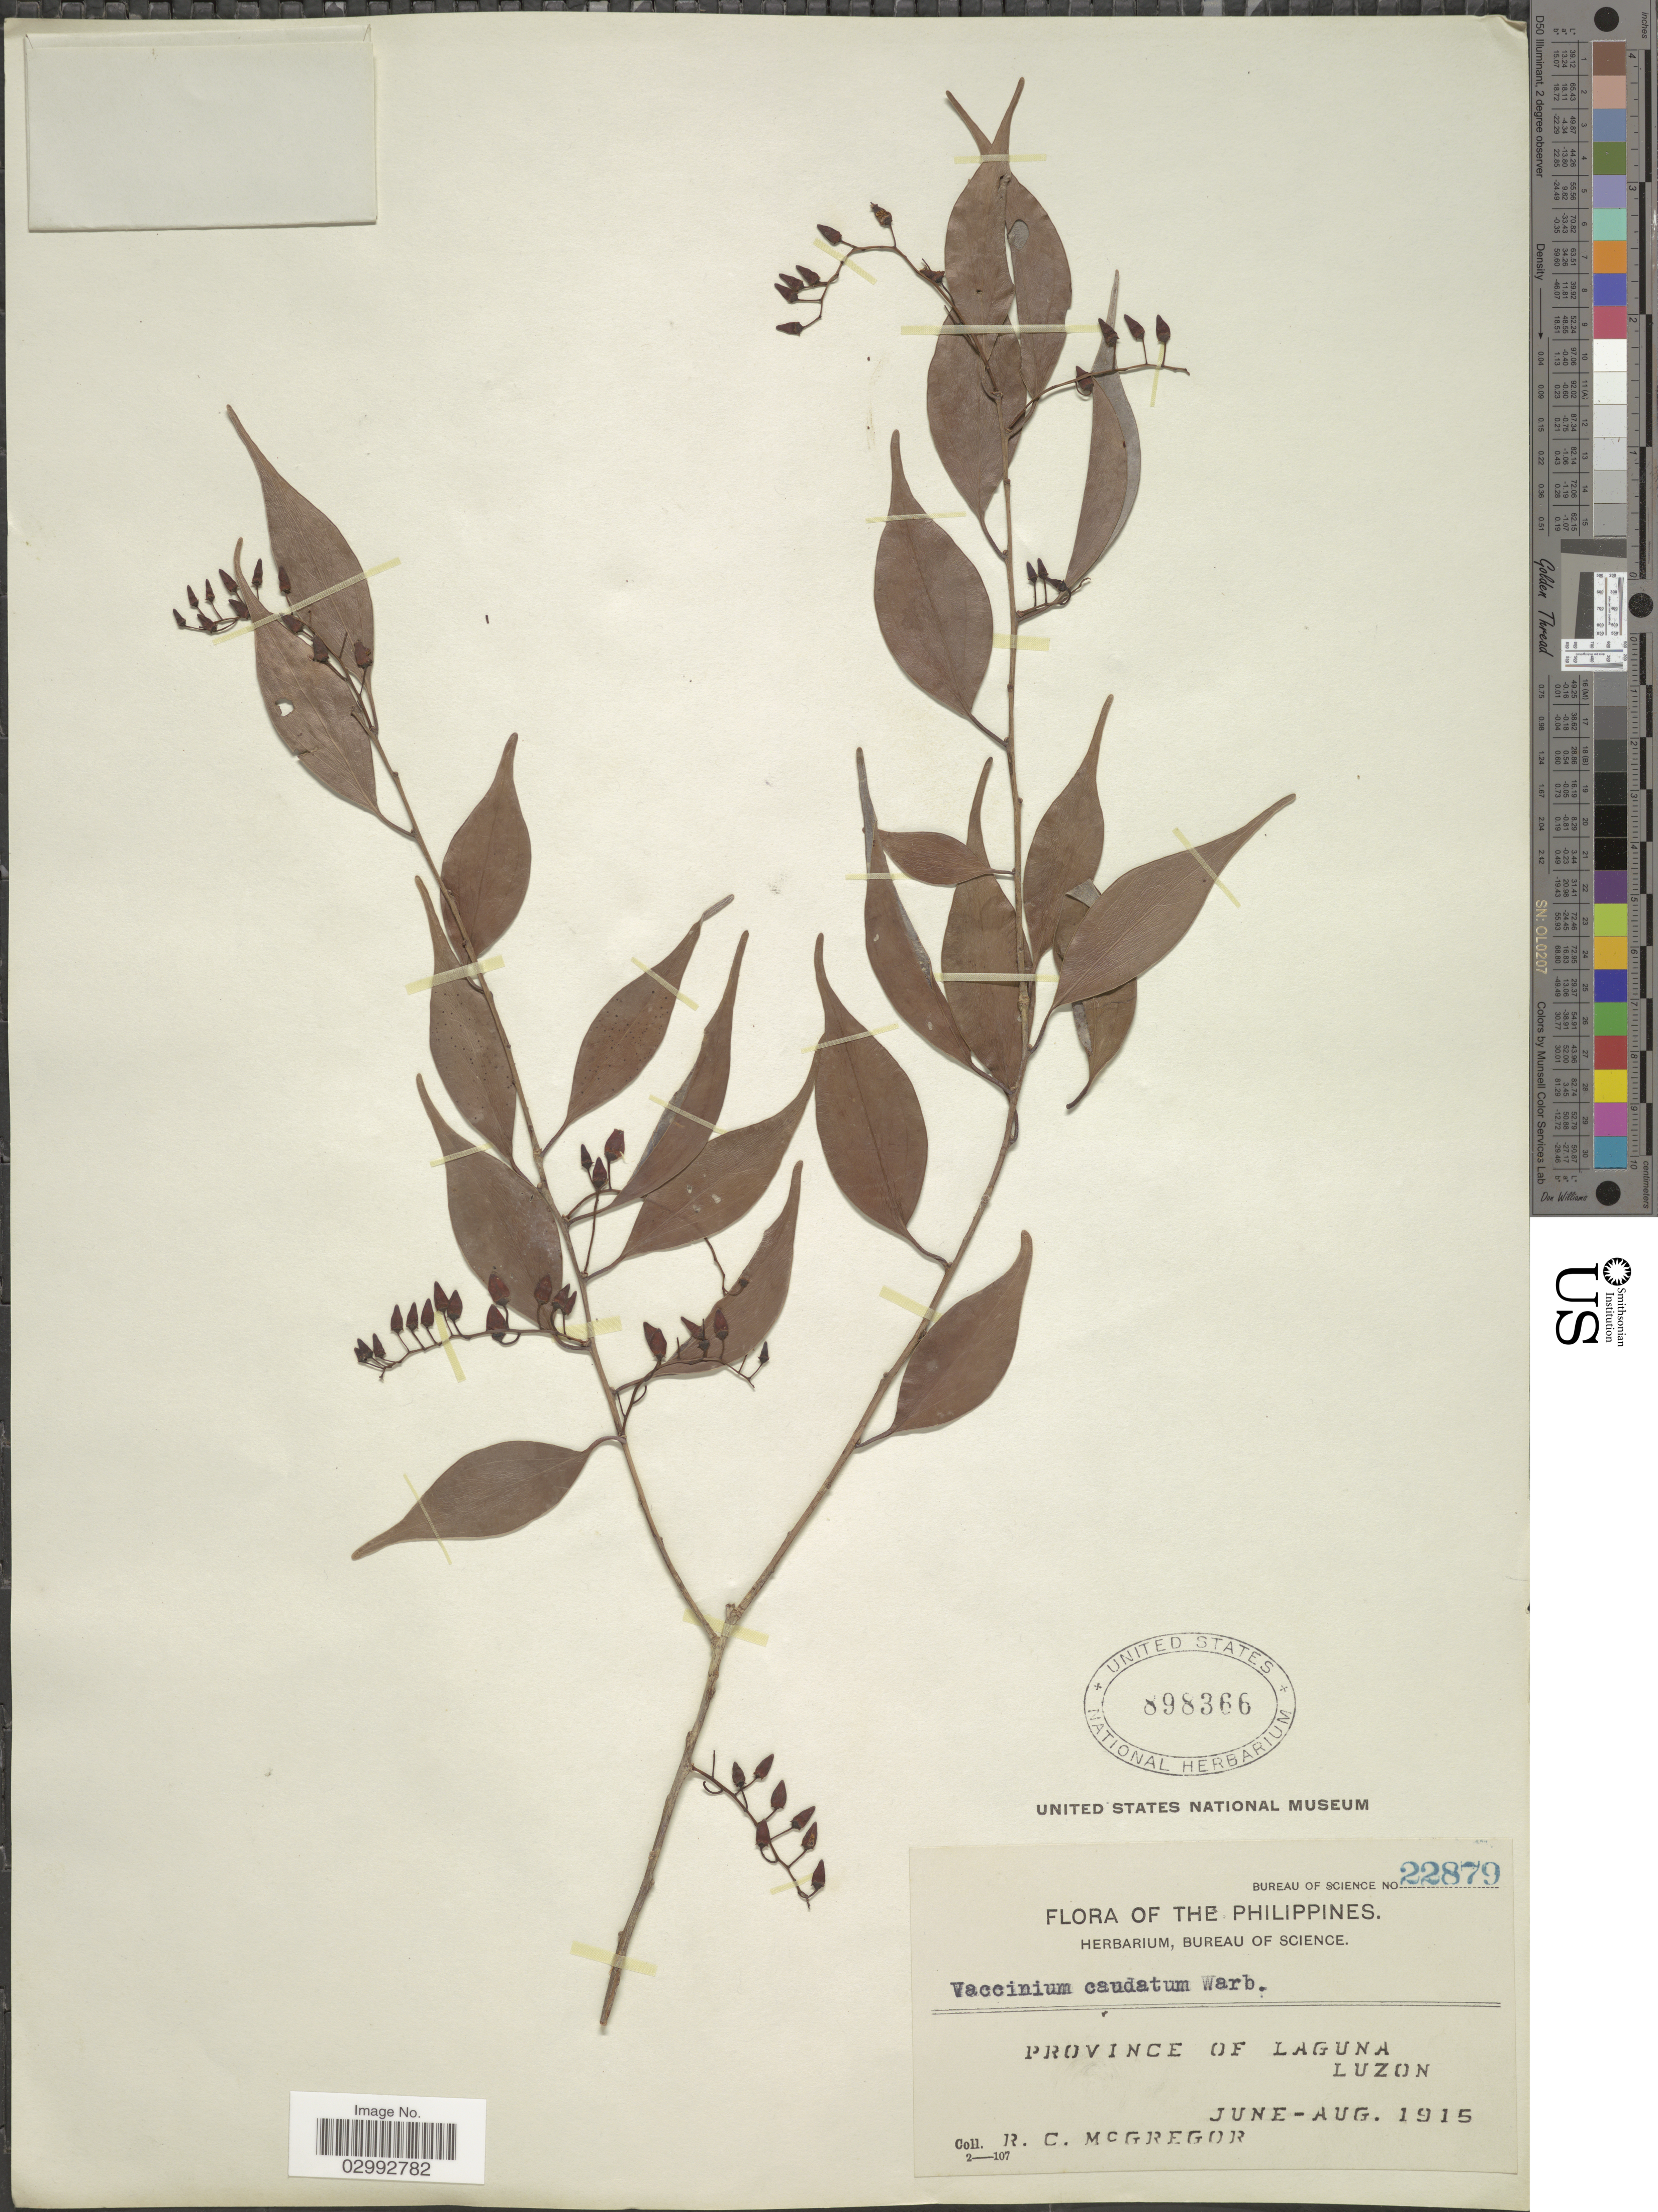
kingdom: Plantae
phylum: Tracheophyta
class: Magnoliopsida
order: Ericales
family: Ericaceae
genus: Vaccinium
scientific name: Vaccinium caudatum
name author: Warb.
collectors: R. C. McGregor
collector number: Bureau of Science 22879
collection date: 1915-06/1915-08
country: Philippines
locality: Province of Laguna, Luzon.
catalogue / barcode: US 898366